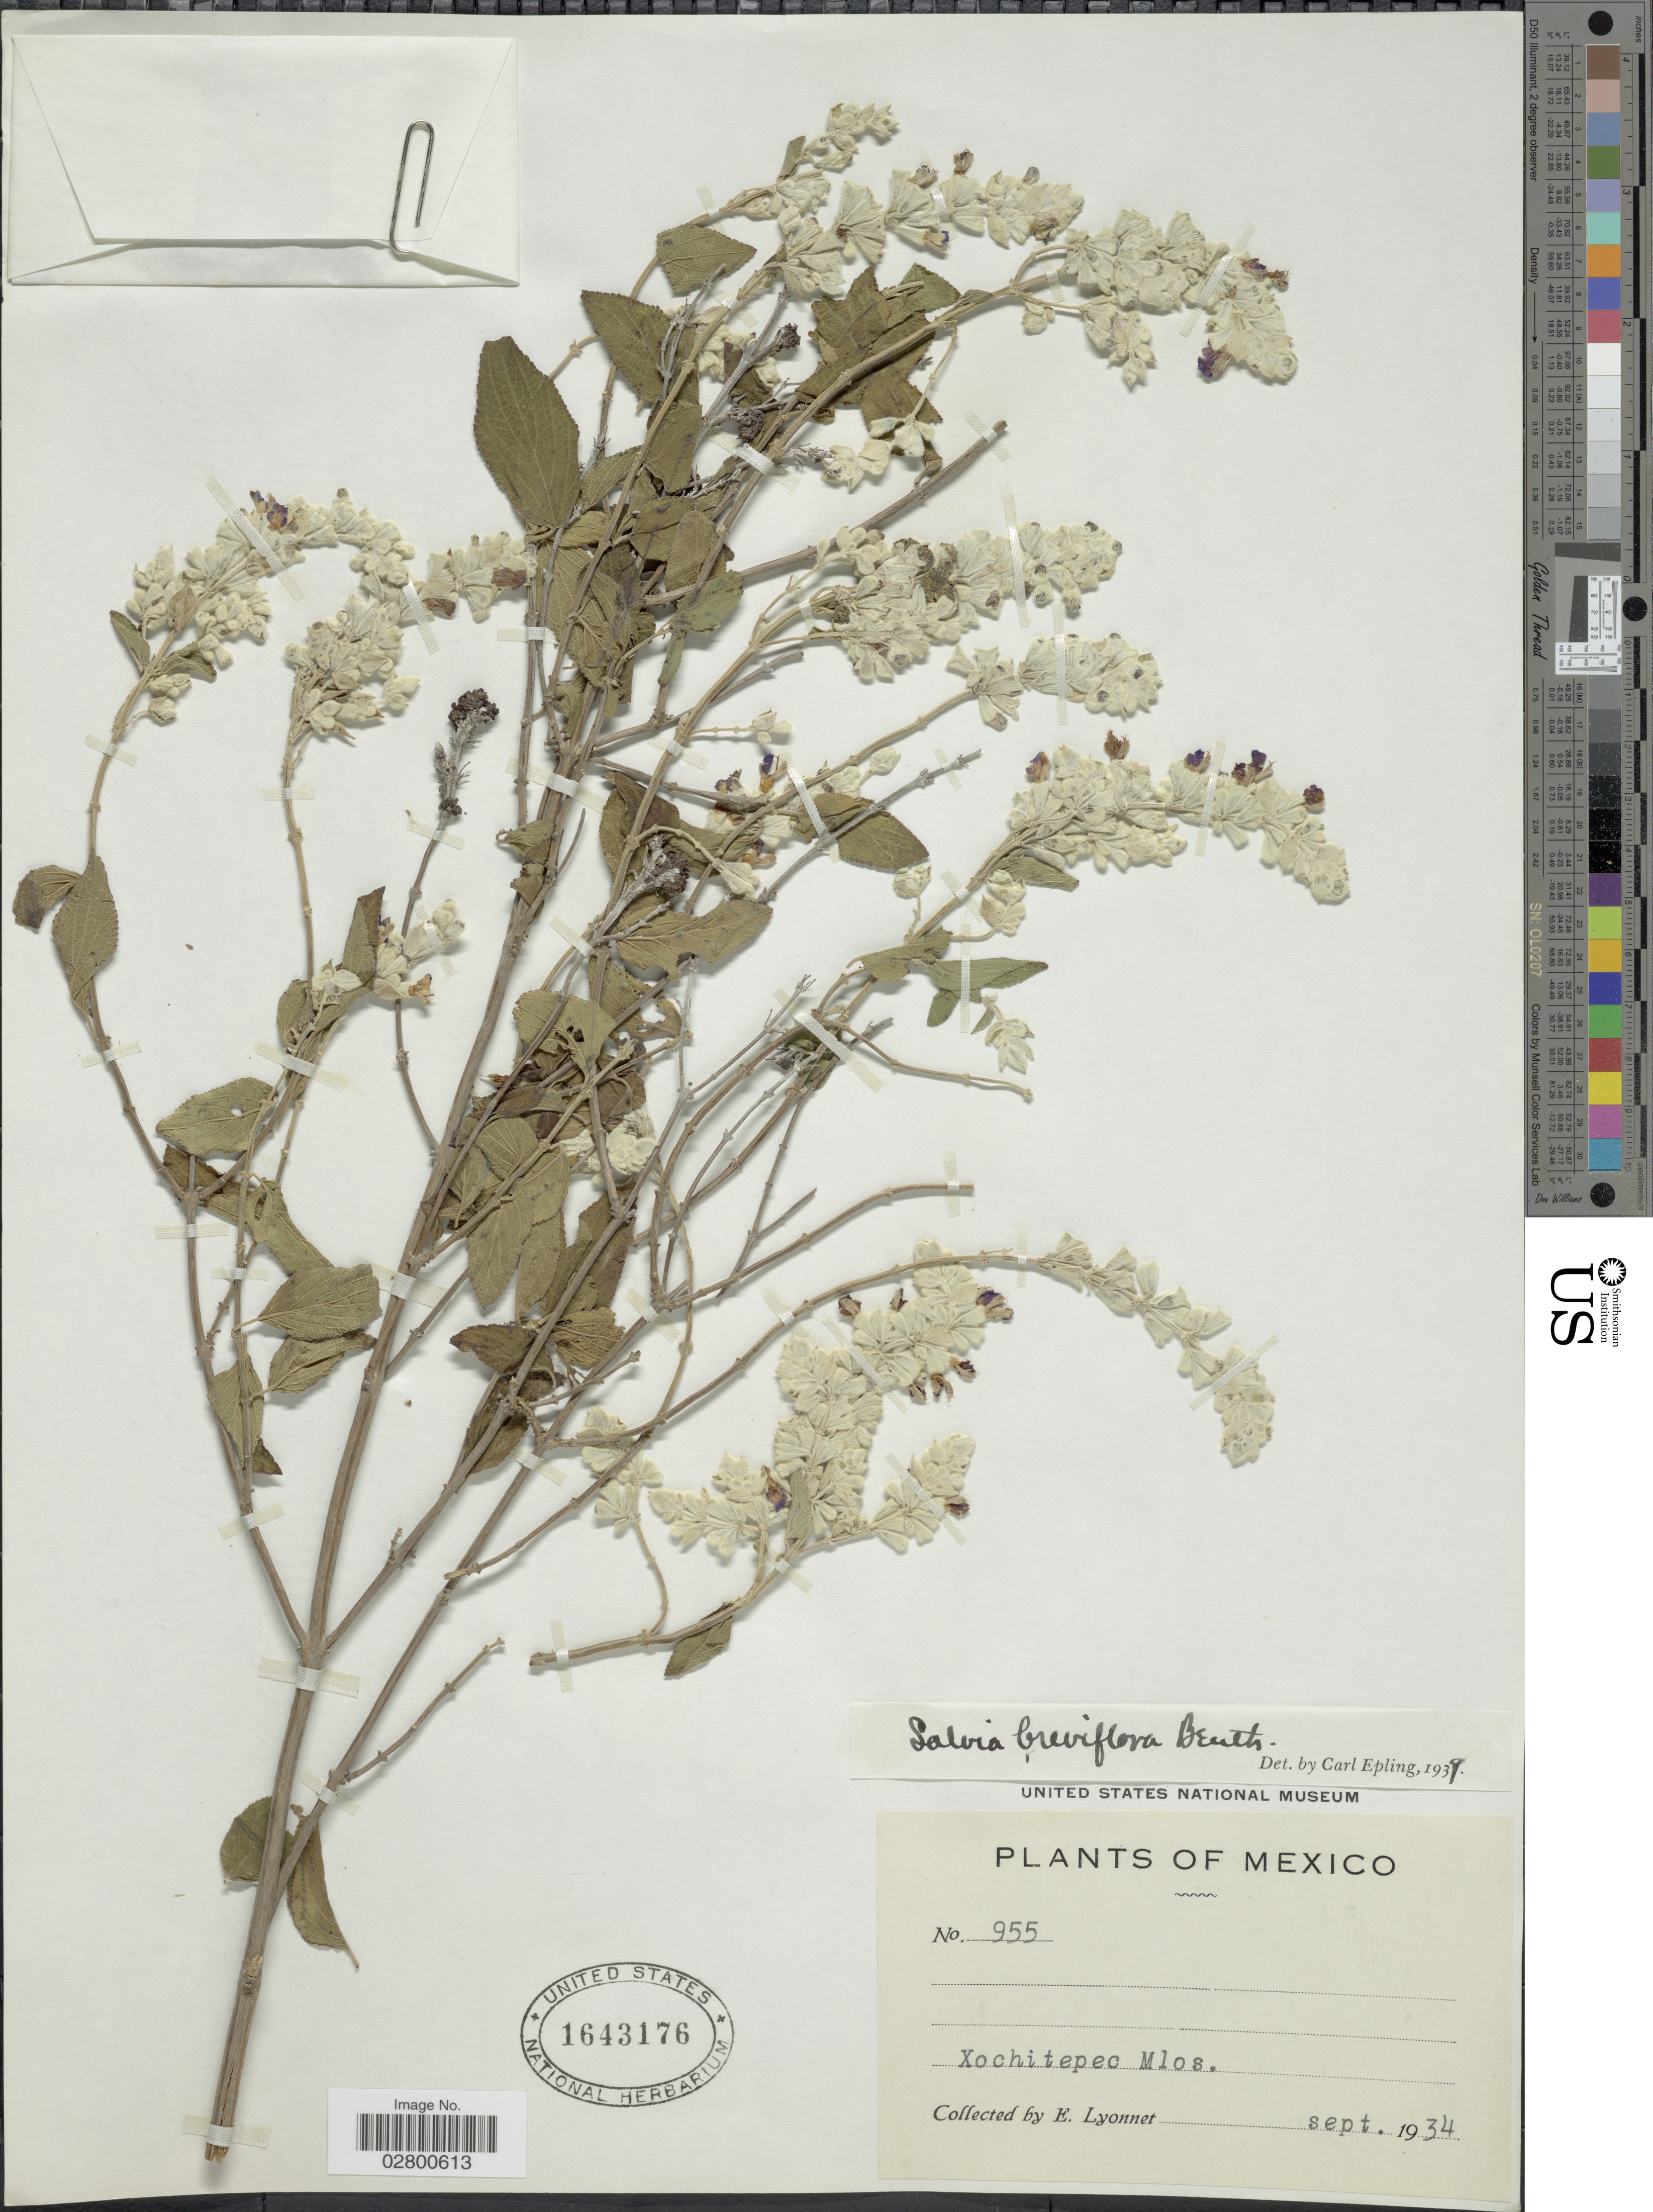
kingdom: Plantae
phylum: Tracheophyta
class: Magnoliopsida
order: Lamiales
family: Lamiaceae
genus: Salvia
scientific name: Salvia breviflora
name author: Moc. & Sessé ex Benth.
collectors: E. Lyonnet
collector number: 955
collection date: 1934-09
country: Mexico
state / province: Morelos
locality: Xochitepec Mlos.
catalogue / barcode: US 1643176